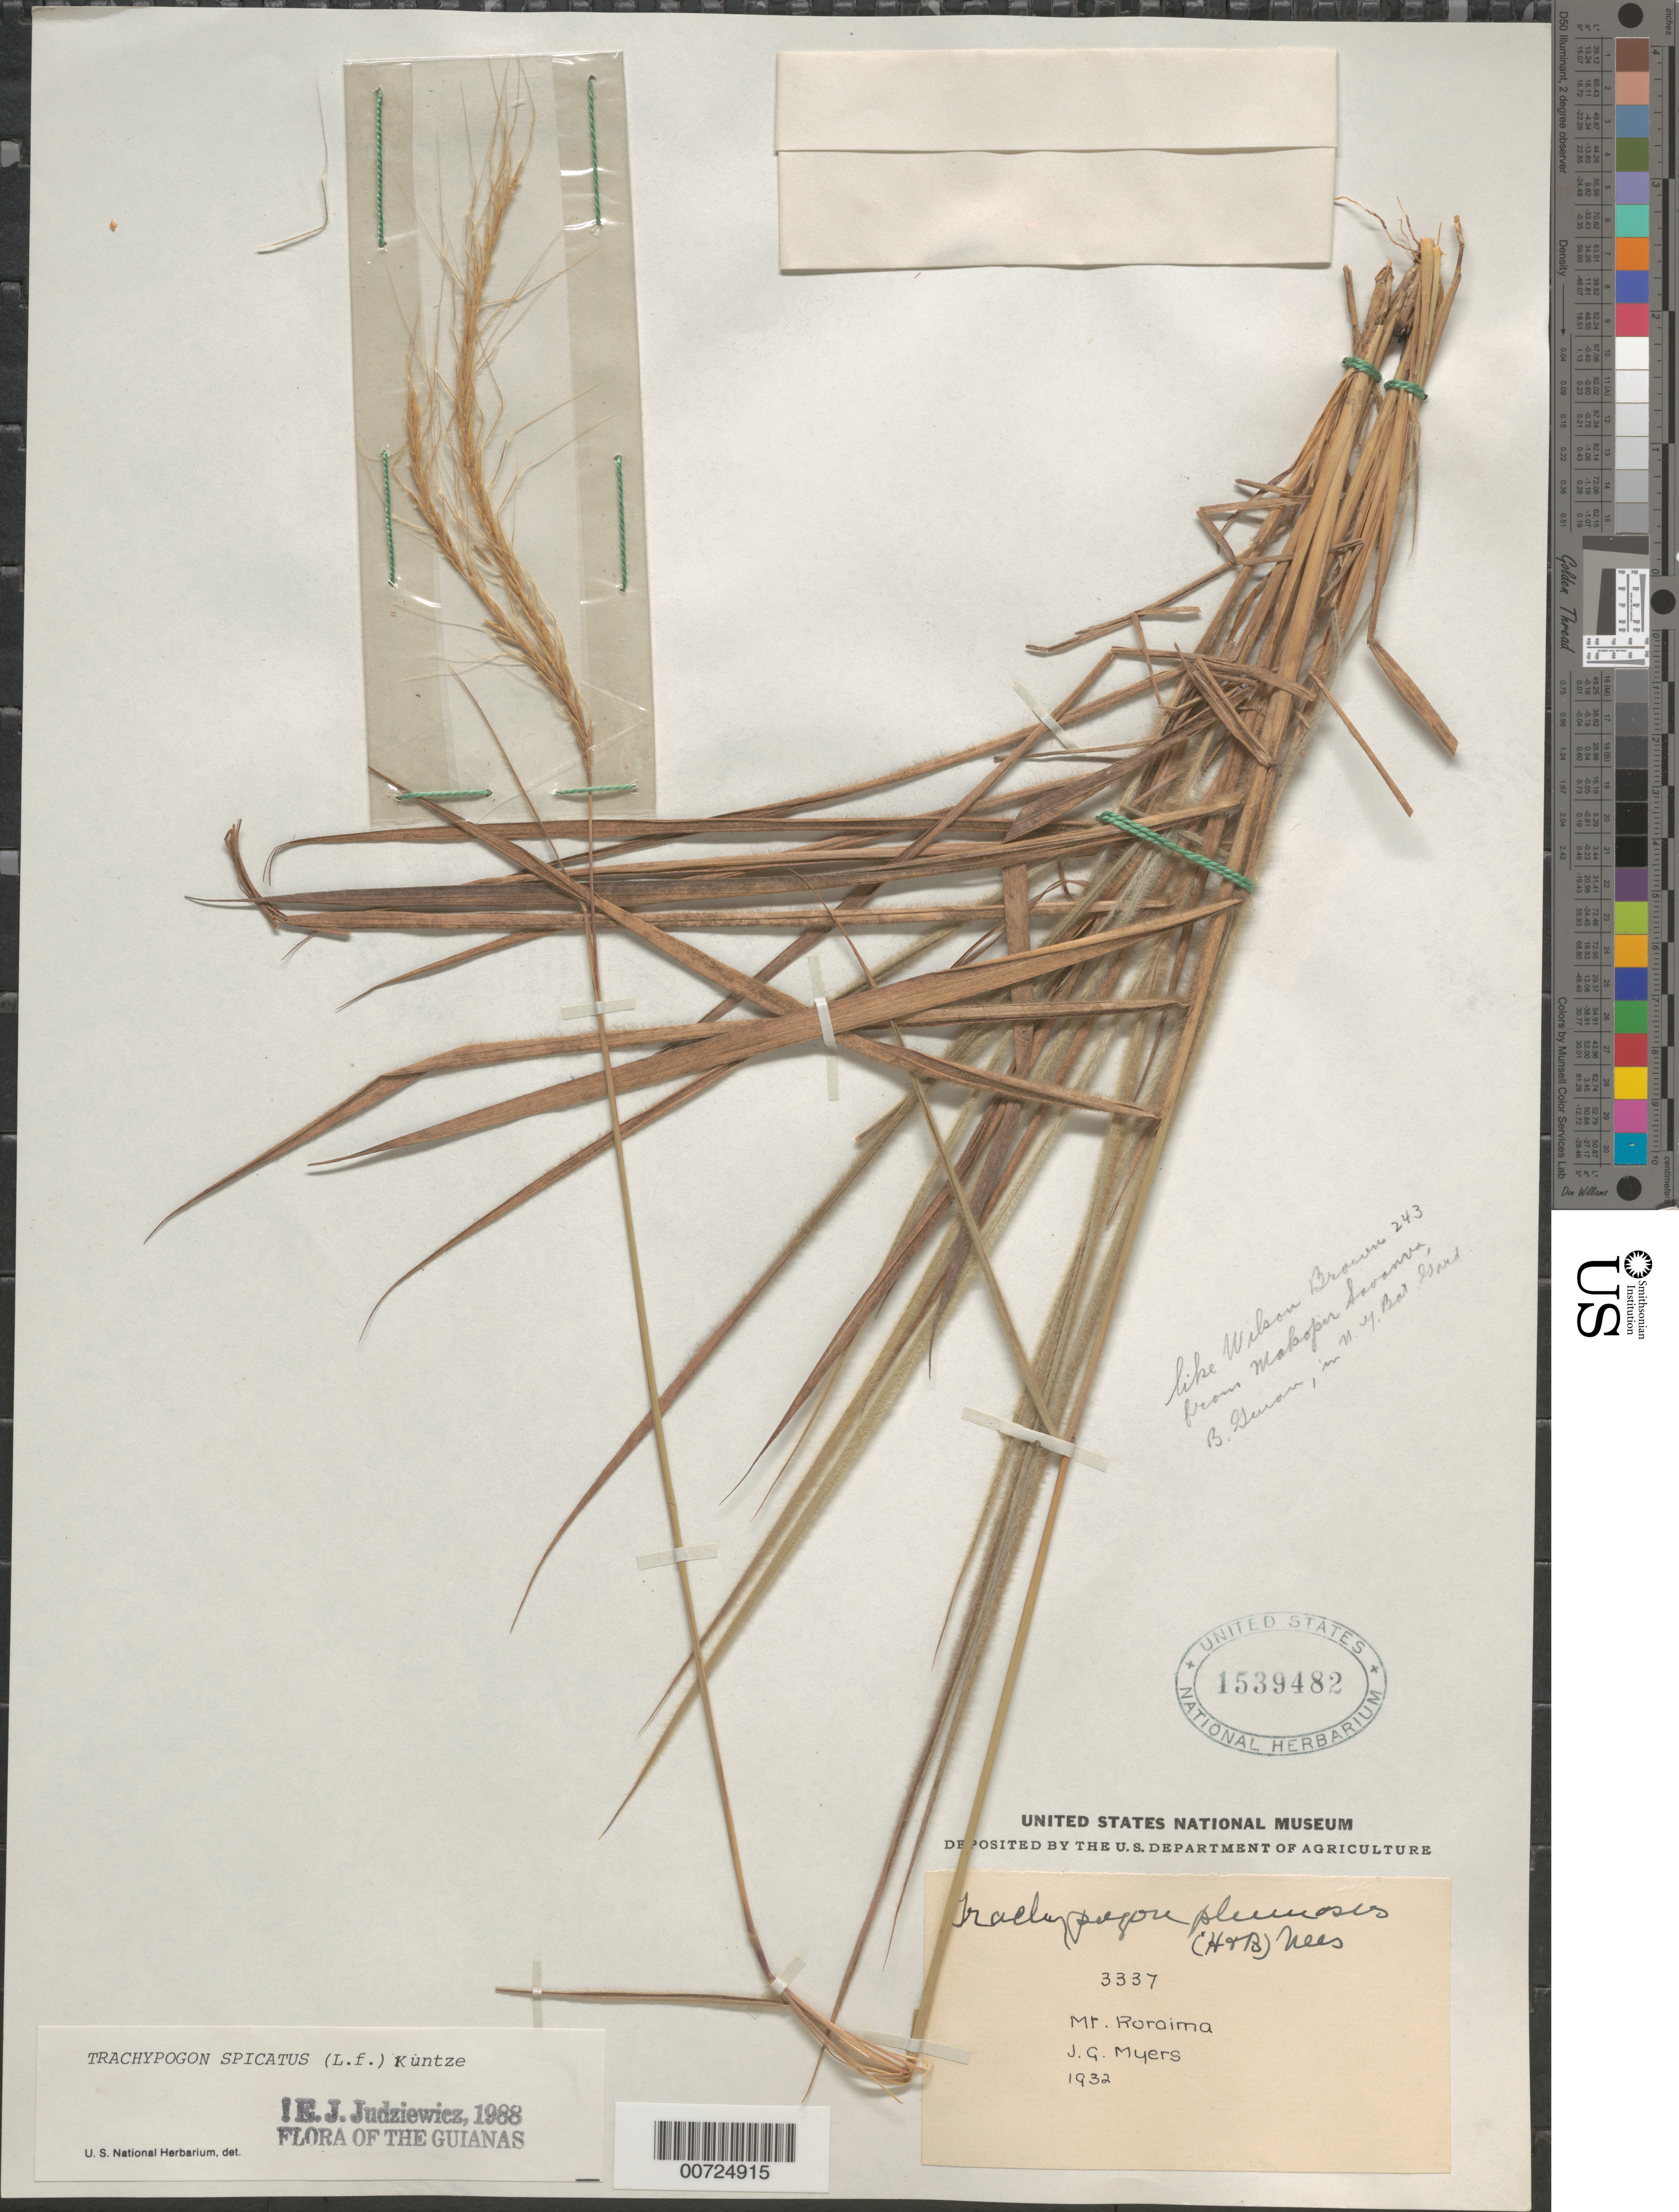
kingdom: Plantae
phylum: Tracheophyta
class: Liliopsida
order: Poales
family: Poaceae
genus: Trachypogon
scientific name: Trachypogon spicatus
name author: (L. f.) Kuntze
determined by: Judziewicz, E. J.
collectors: J. Myers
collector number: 3337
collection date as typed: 1932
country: Guyana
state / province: Cuyuni-Mazaruni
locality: Mt. Roraima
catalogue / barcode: US 1539482